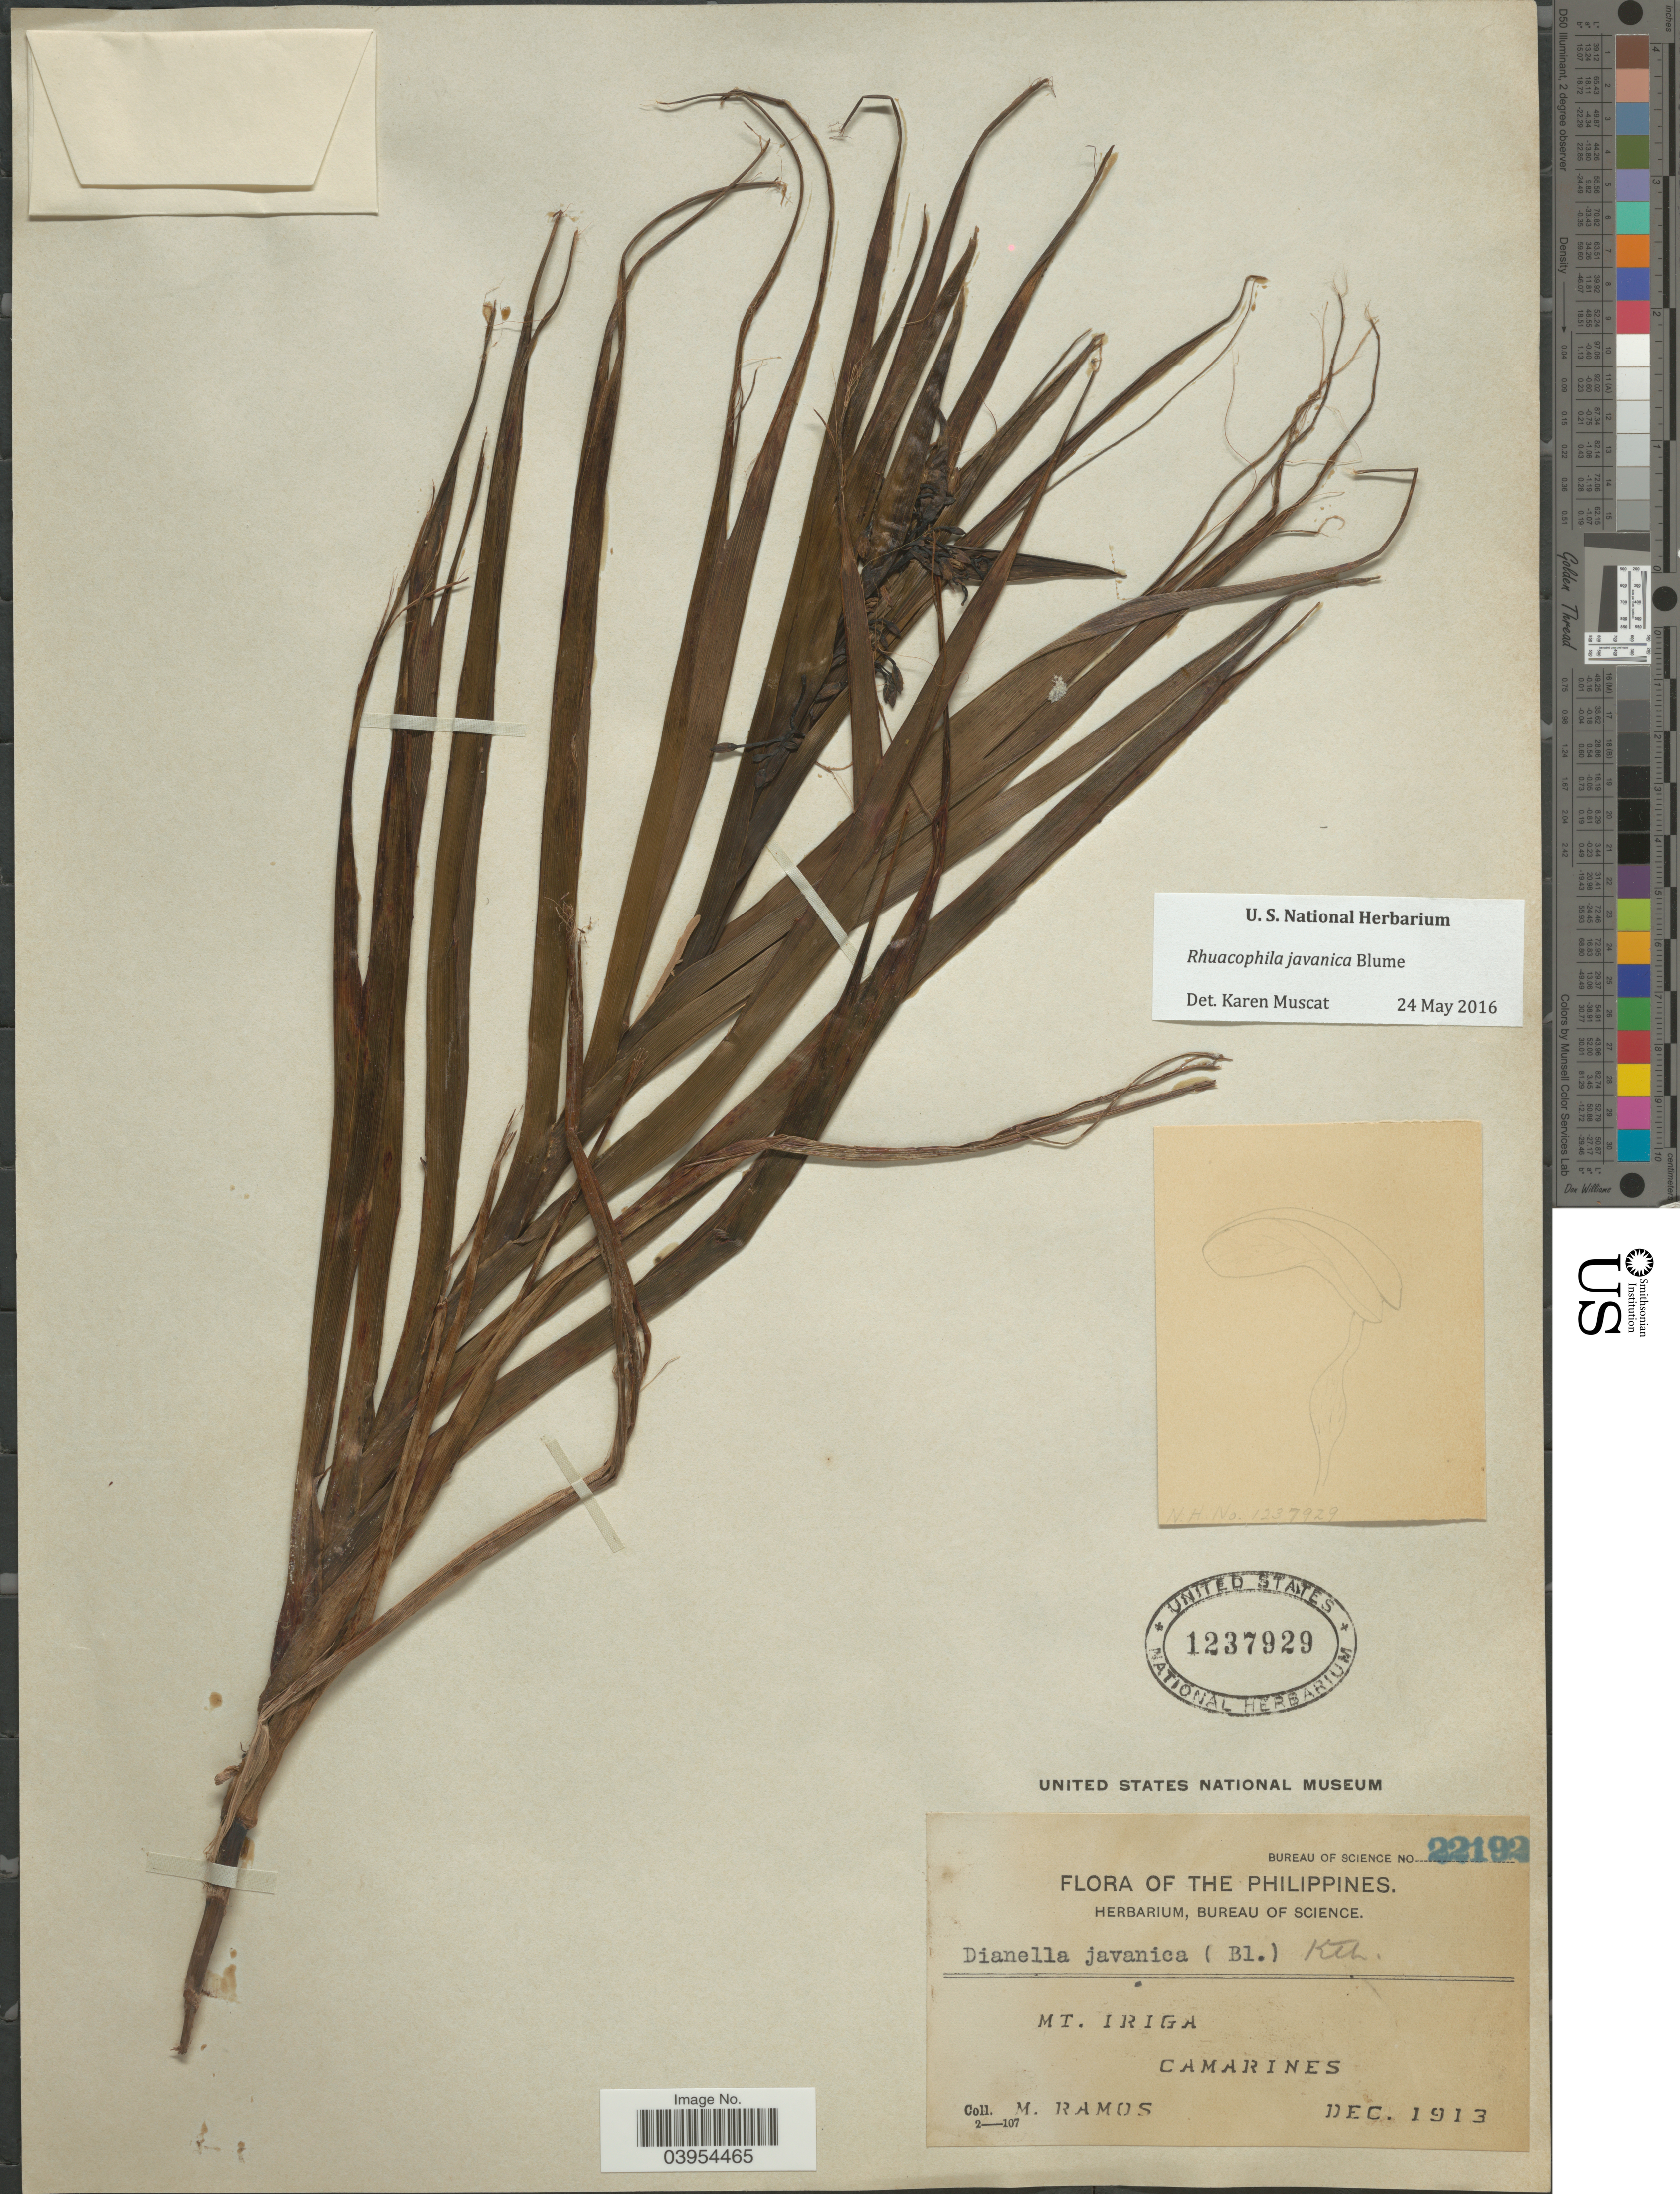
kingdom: Plantae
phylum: Tracheophyta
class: Liliopsida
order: Asparagales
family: Asphodelaceae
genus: Dianella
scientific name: Dianella javanica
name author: Blume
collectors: M. Ramos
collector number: Bureau of Science 22192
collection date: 1913-12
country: Philippines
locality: Mt. Iriga, Camarines.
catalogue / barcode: US 1237929